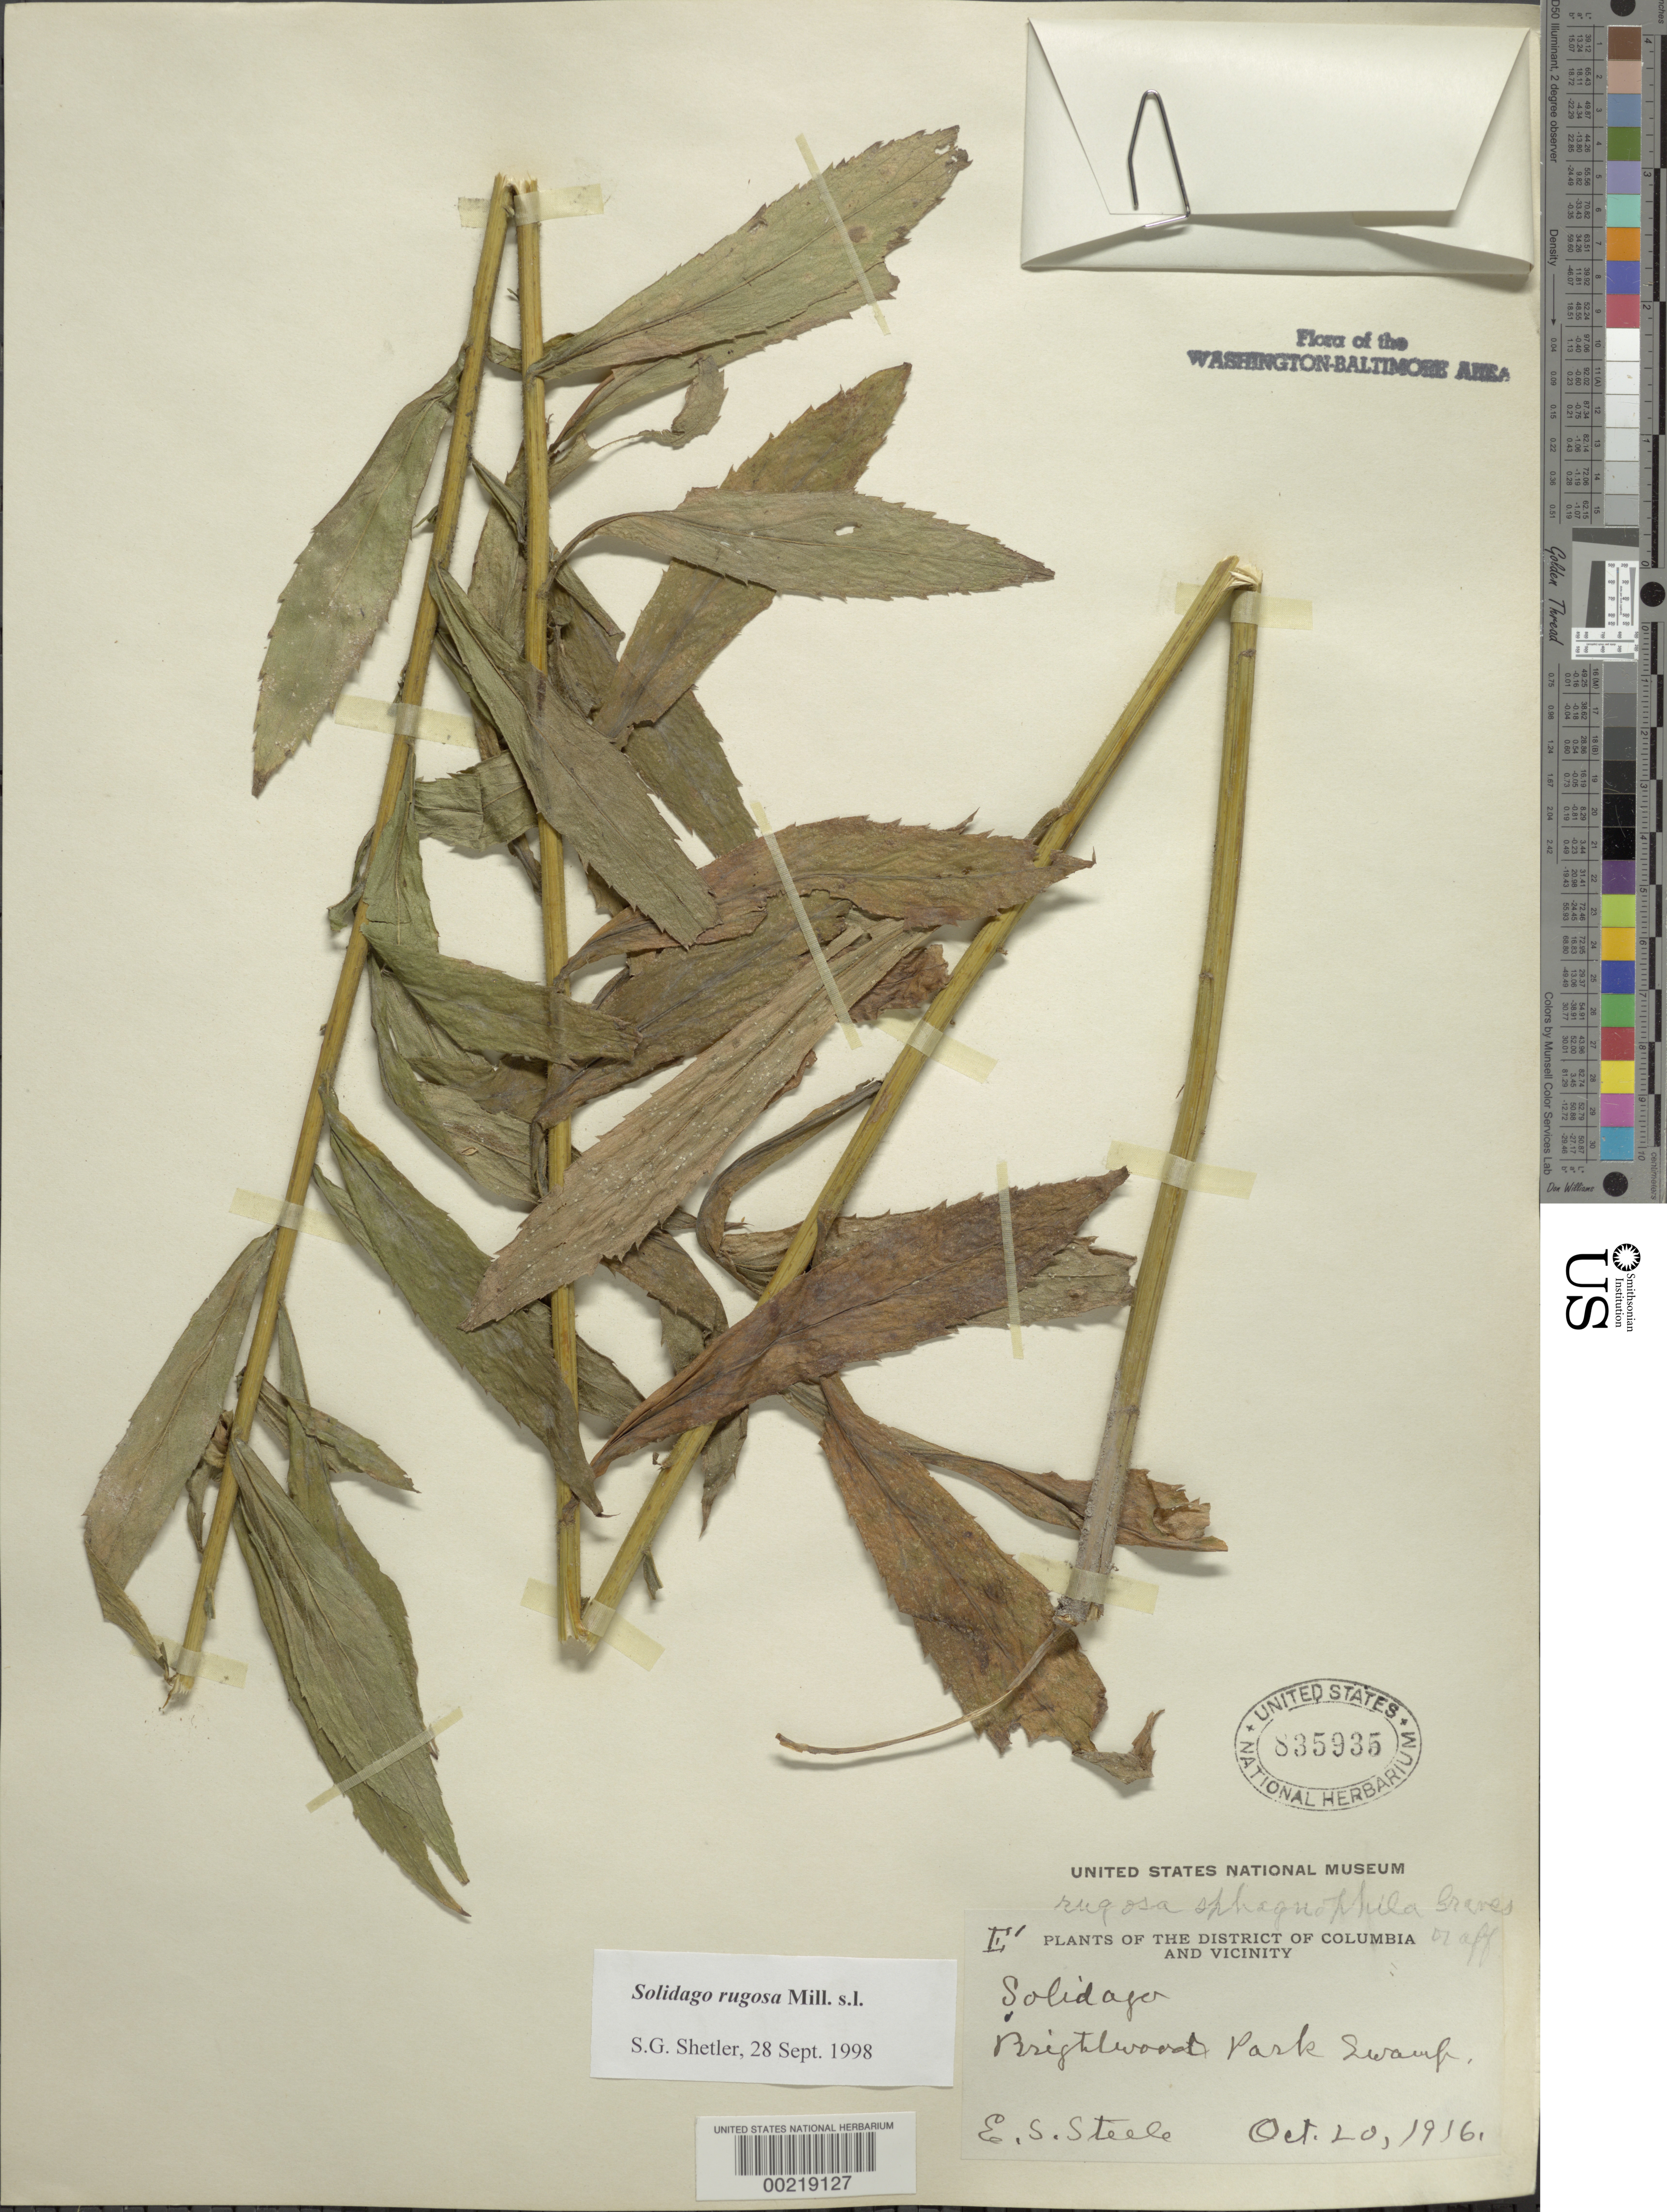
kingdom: Plantae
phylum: Tracheophyta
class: Magnoliopsida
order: Asterales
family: Asteraceae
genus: Solidago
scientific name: Solidago rugosa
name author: Mill.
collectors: E. Steele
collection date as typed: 20 Oct 1916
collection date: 1916-10-20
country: United States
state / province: District of Columbia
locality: Brightwood Park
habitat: Swamp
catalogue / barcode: US 835935